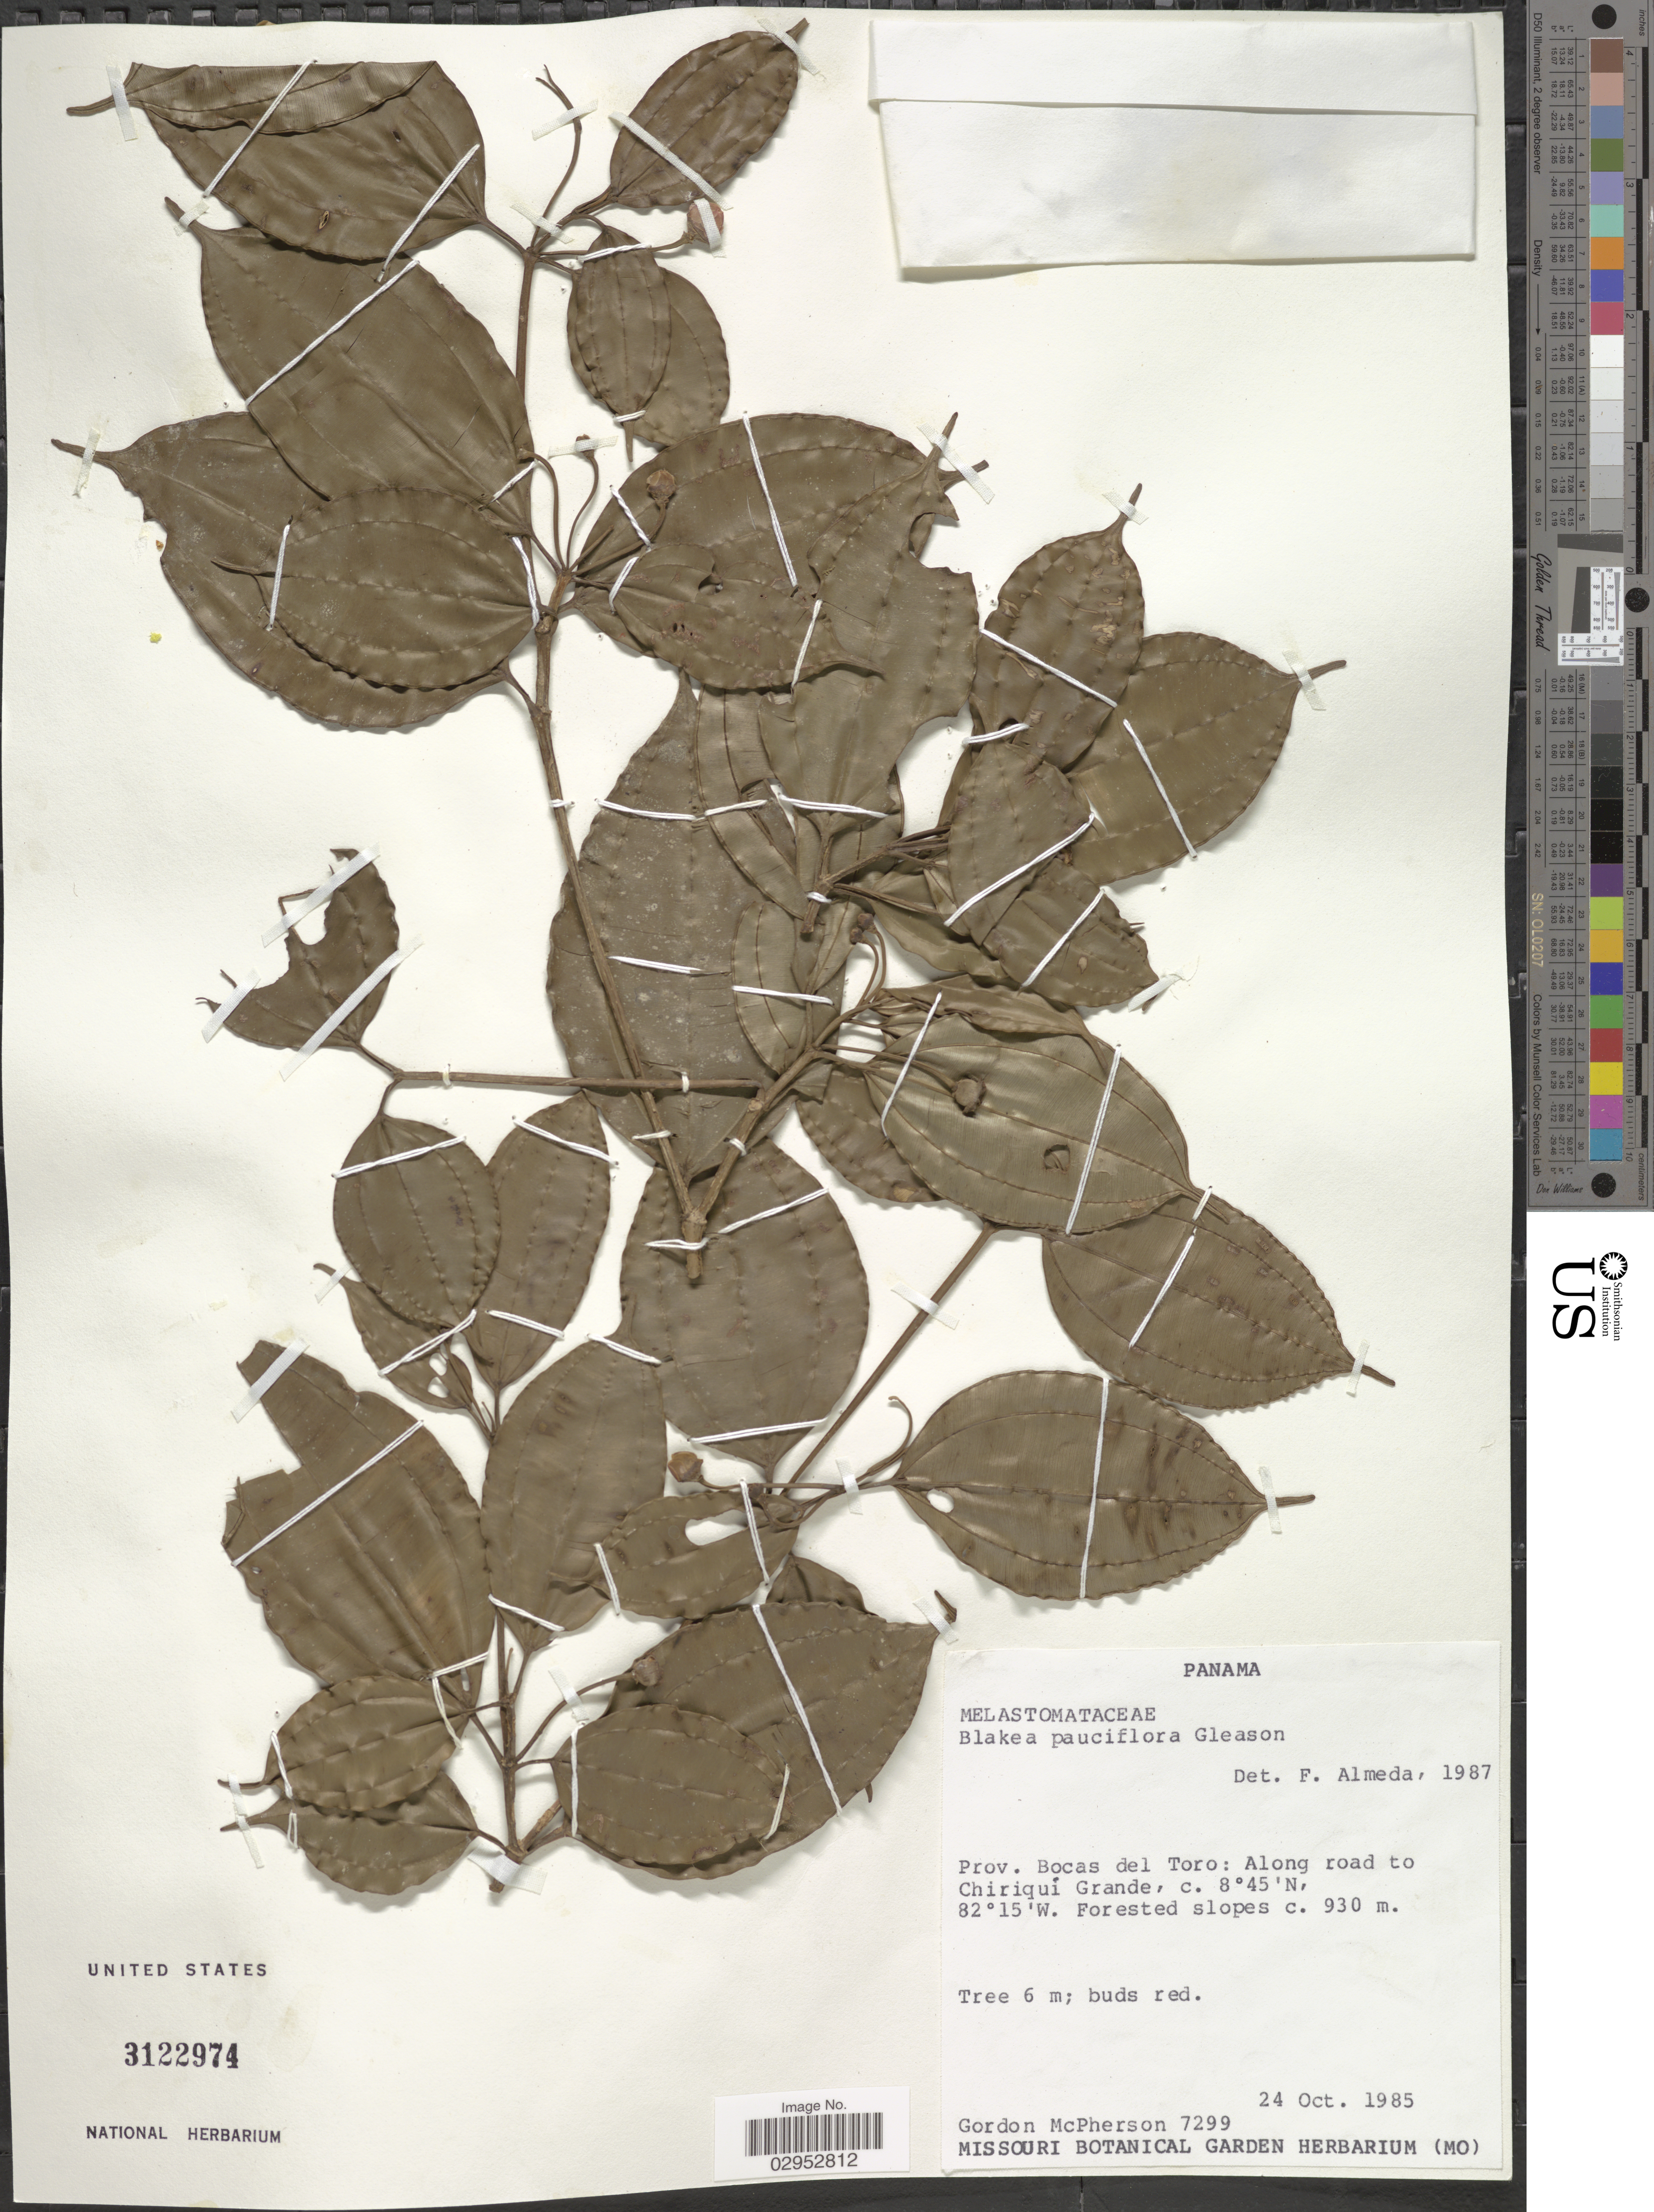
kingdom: Plantae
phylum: Tracheophyta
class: Magnoliopsida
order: Myrtales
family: Melastomataceae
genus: Blakea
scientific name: Blakea pauciflora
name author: Gleason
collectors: G. McPherson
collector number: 7299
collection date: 1985-10-24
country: Panama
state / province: Bocas del Toro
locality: Prov. Bocas del Toro: Along road to Chiriquí Grande.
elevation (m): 930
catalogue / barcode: US 3122974